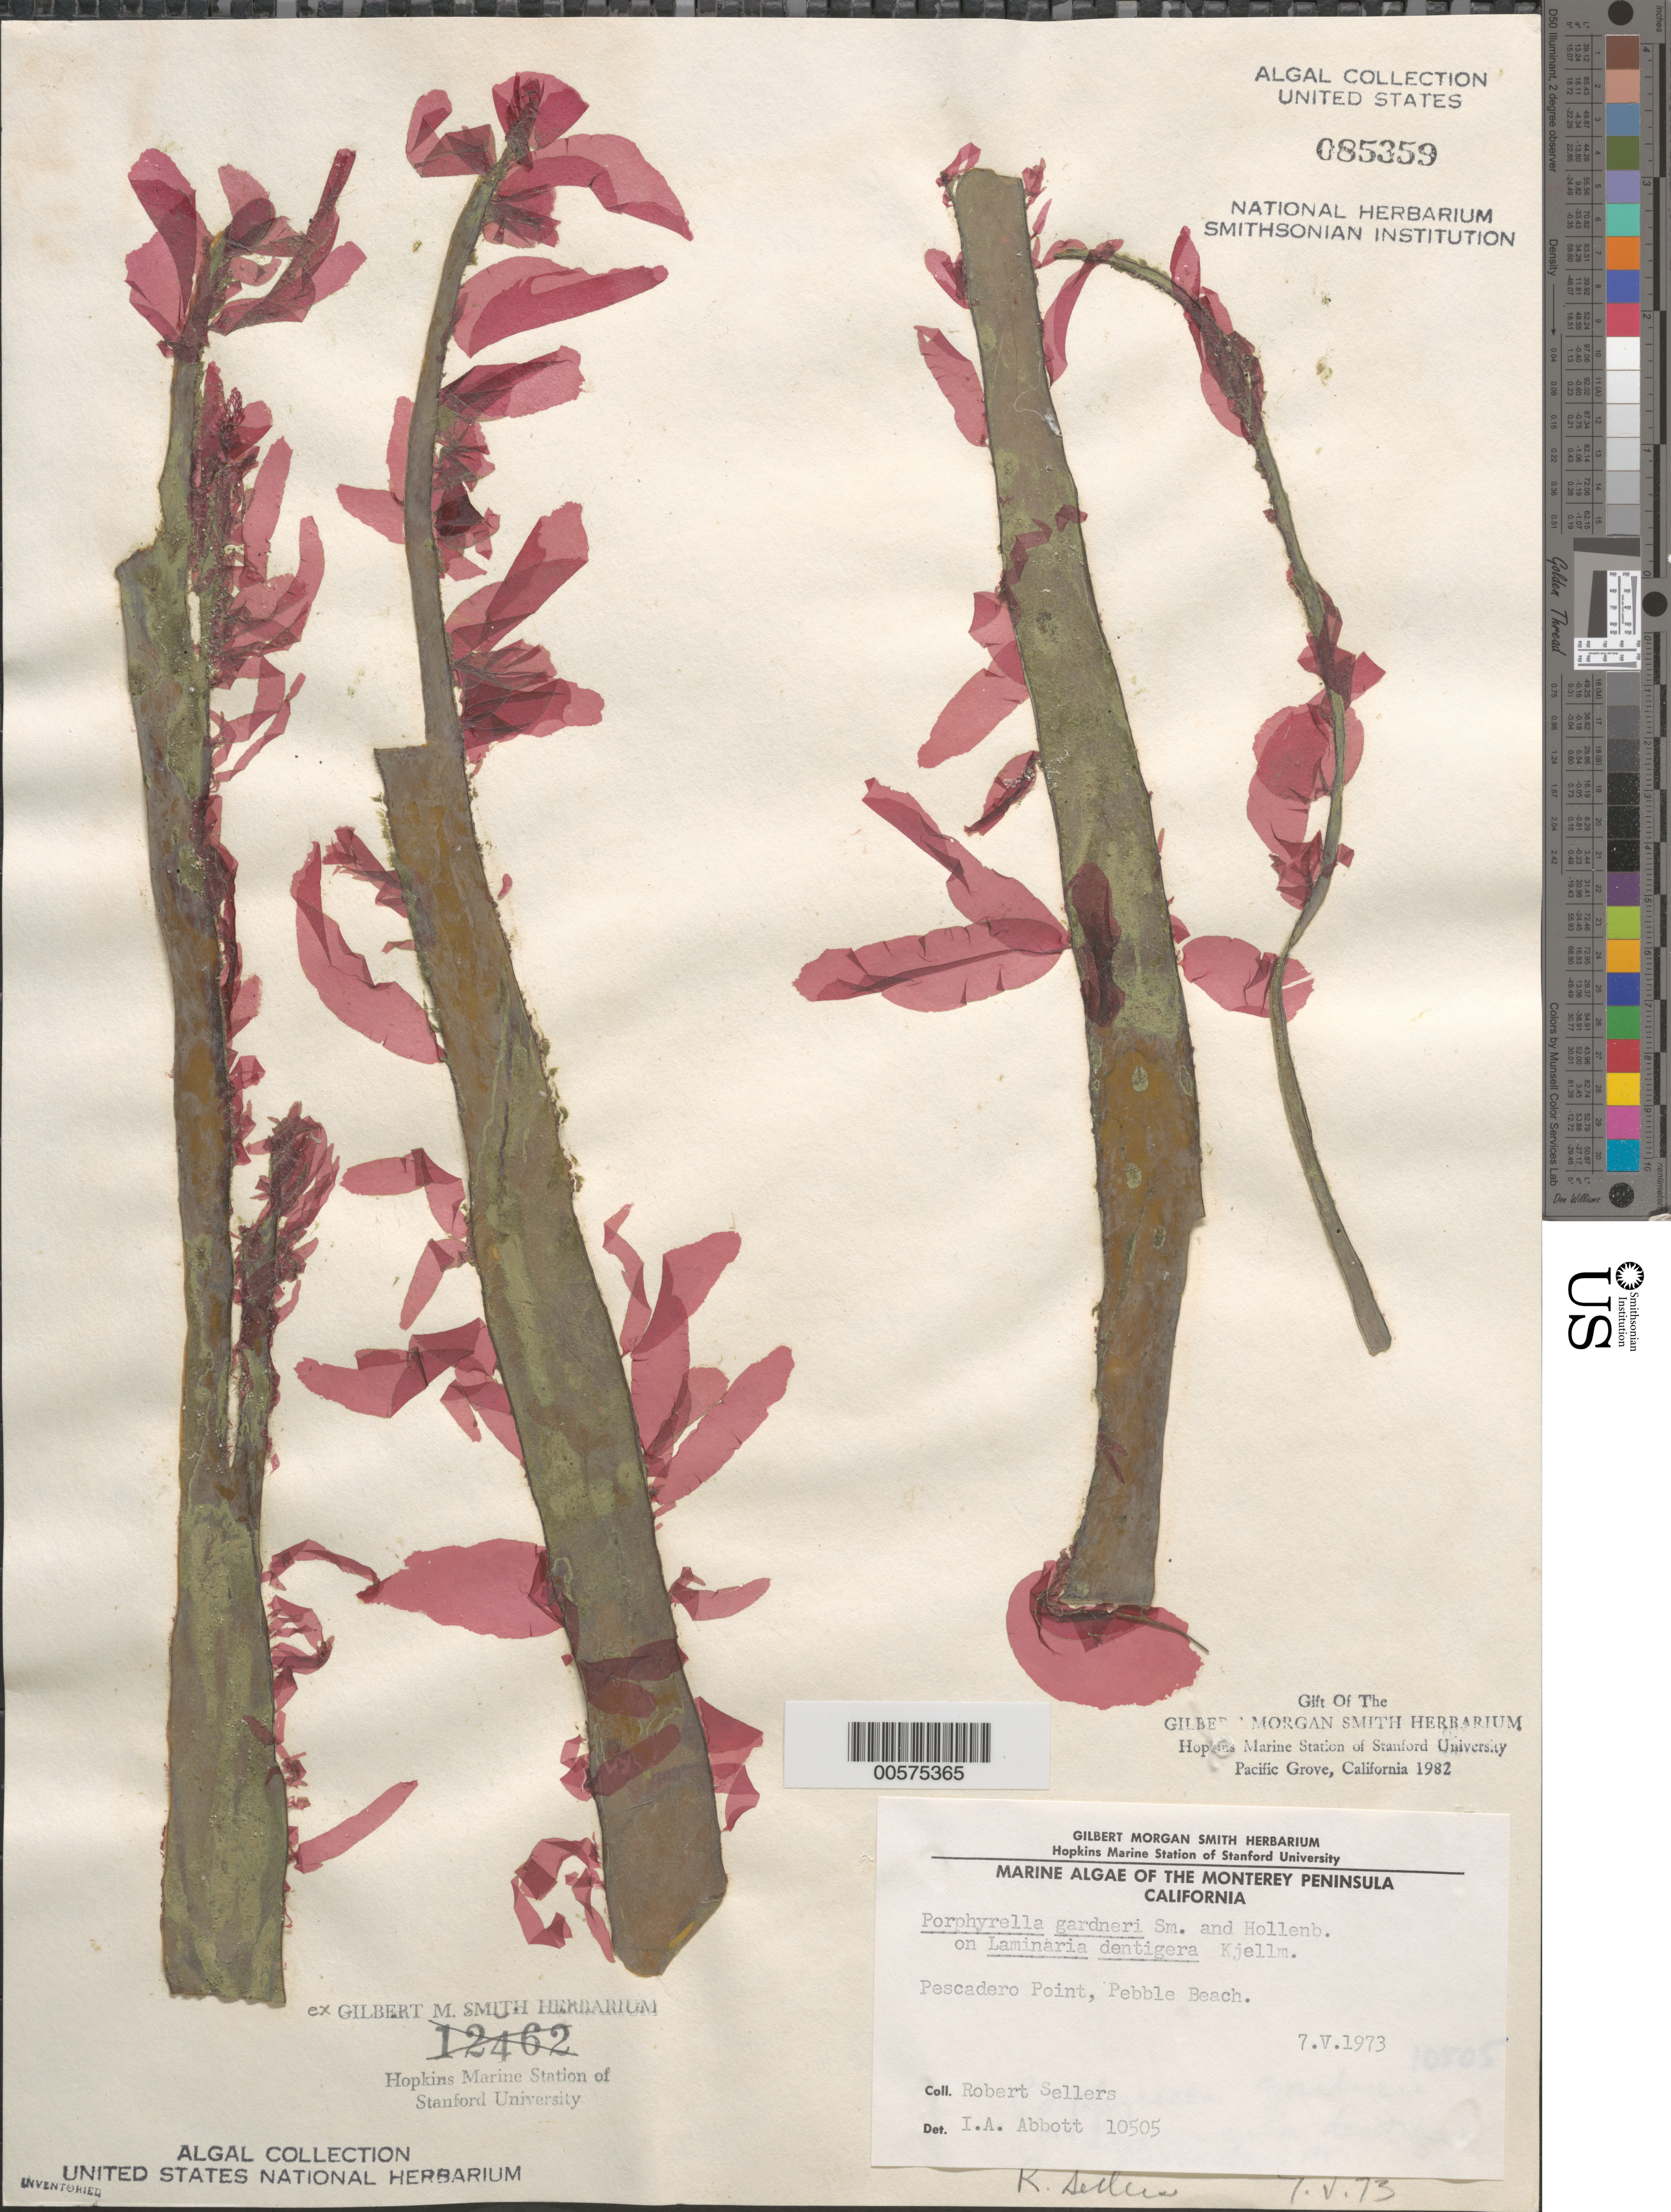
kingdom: Plantae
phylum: Rhodophyta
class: Bangiophyceae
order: Bangiales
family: Bangiaceae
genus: Pyropia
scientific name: Pyropia gardneri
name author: (G.M. Sm. & Hollenb.) S.C. Lindstrom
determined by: Algae name updating Project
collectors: R. F. Sellers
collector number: IAA 10505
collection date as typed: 07 May 1973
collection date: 1973-05-07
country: United States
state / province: California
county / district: Monterey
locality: Pescadero Point, Pebble Beach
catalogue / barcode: US 85359